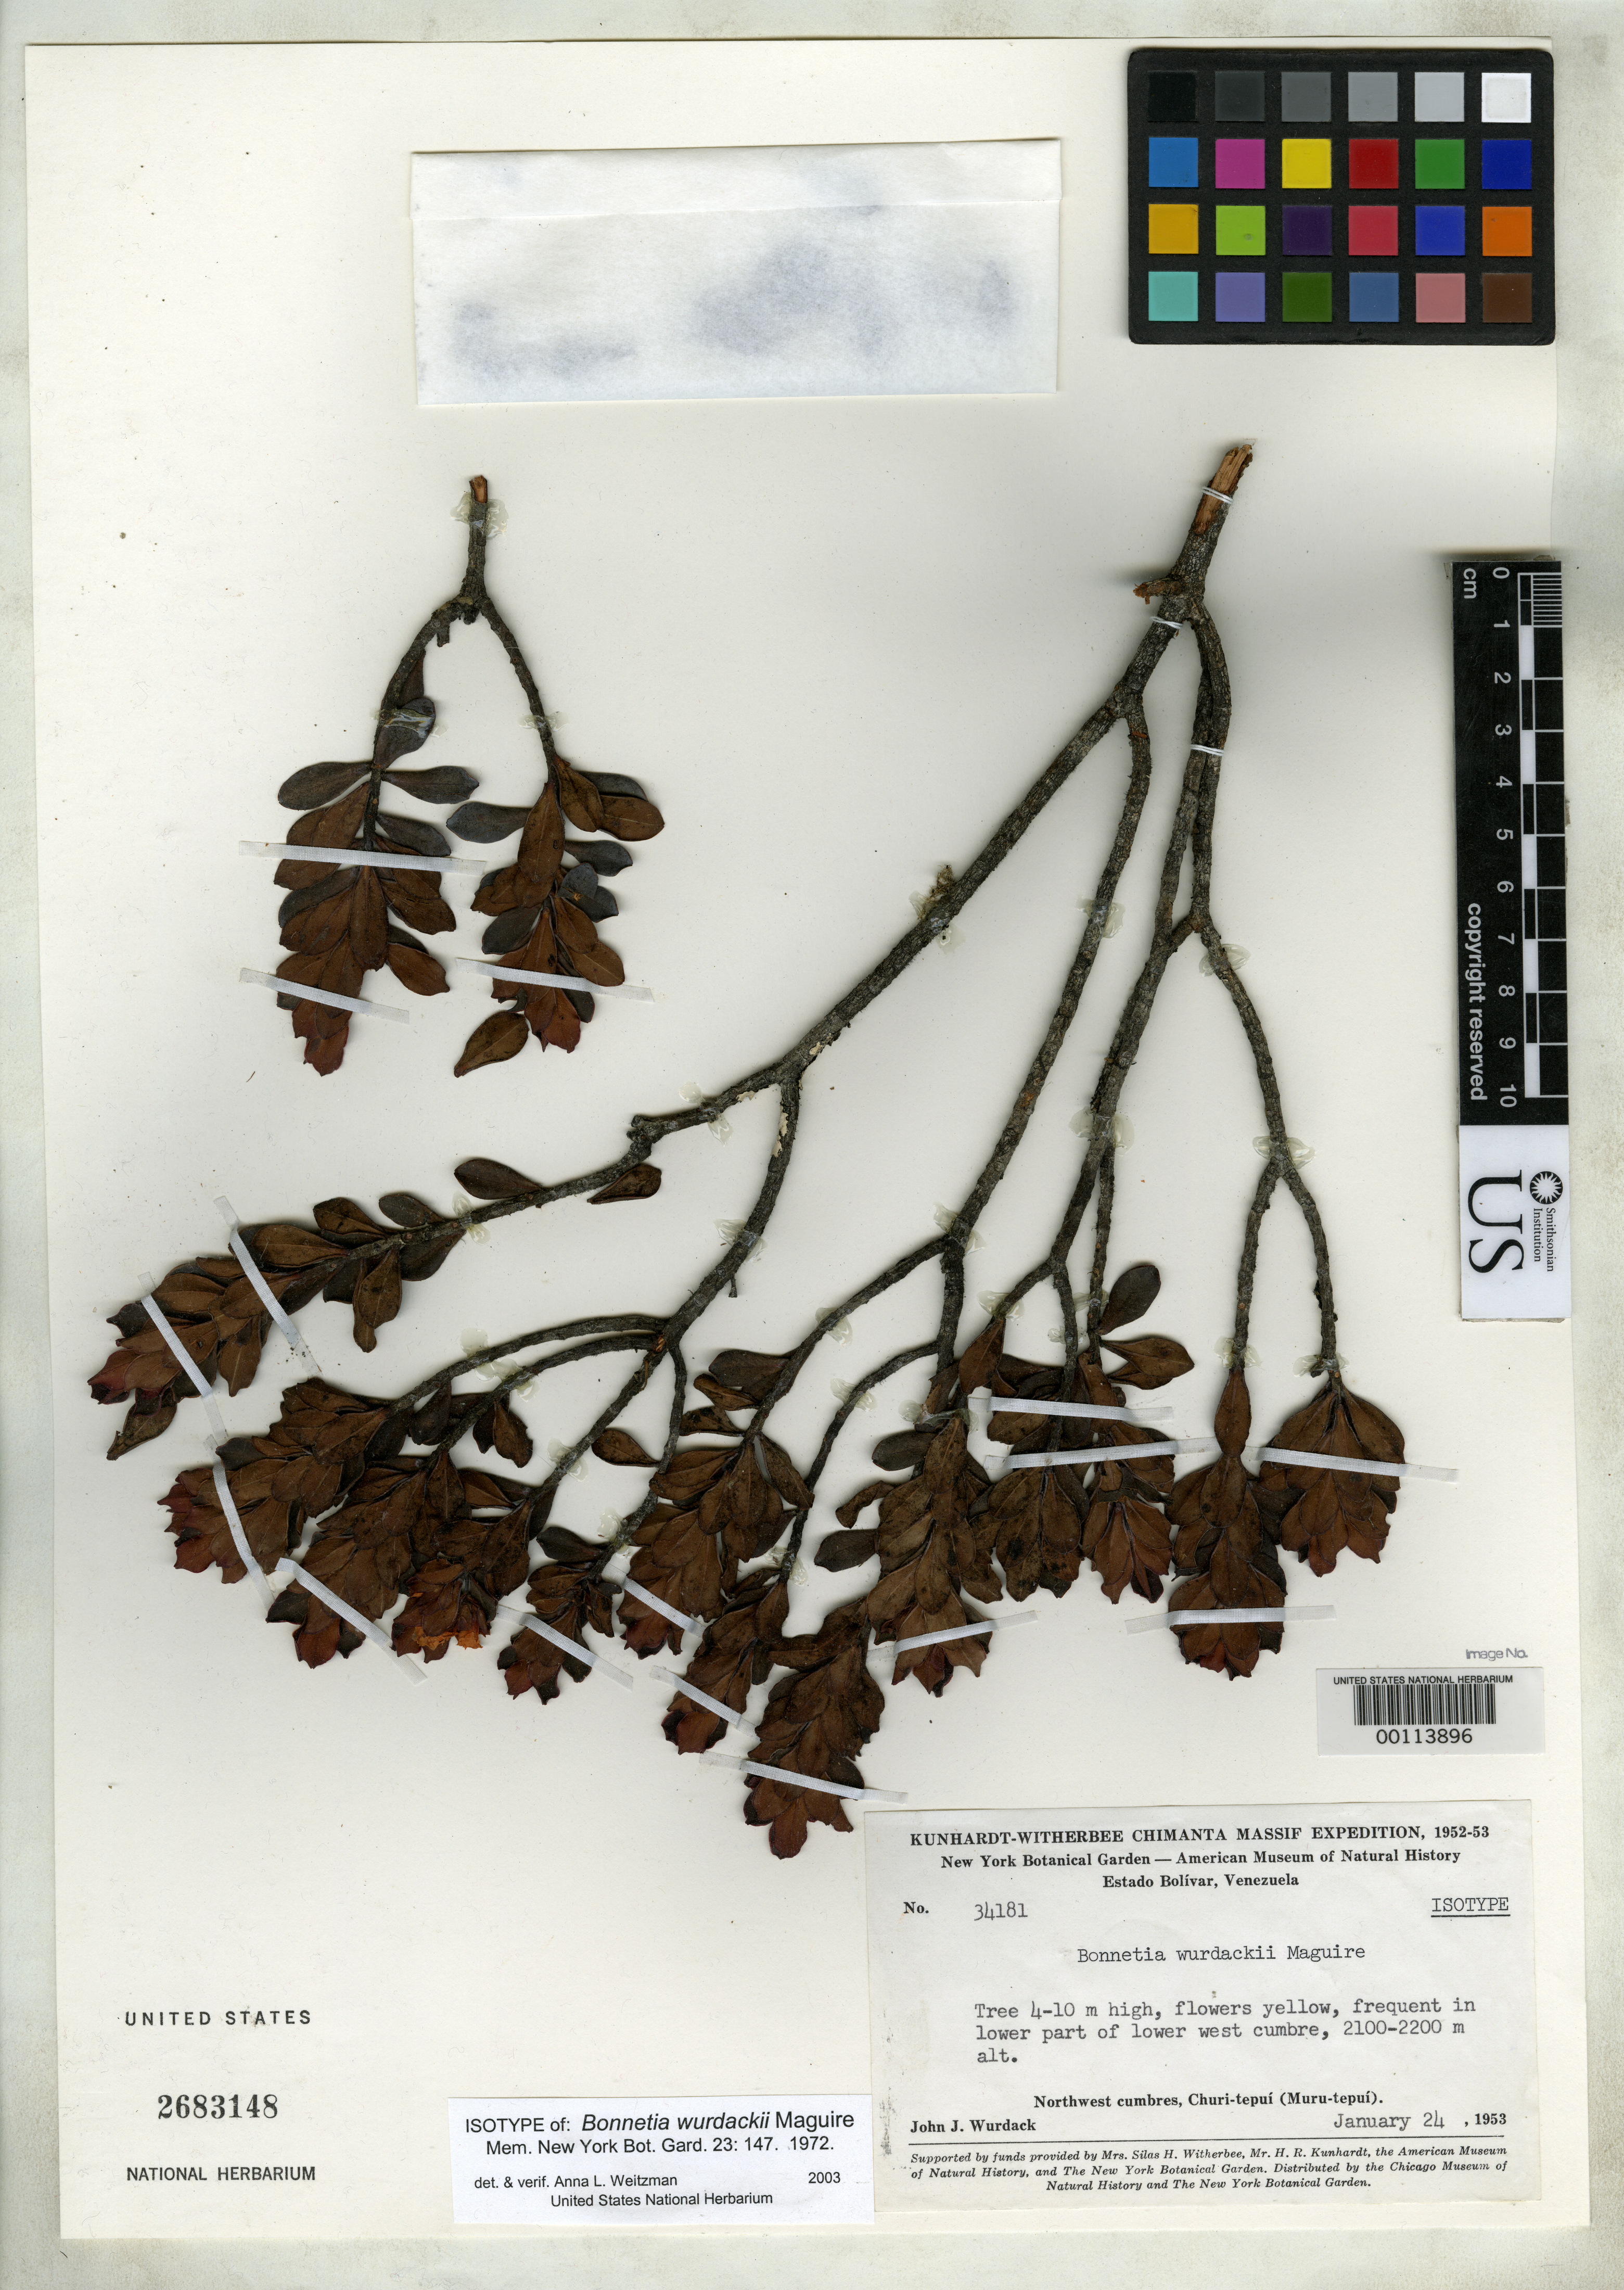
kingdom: Plantae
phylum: Tracheophyta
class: Magnoliopsida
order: Malpighiales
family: Bonnetiaceae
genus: Bonnetia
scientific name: Bonnetia wurdackii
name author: Maguire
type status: Isotype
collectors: J. J. Wurdack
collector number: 34181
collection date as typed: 24 Jan 1953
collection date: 1953-01-24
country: Venezuela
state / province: Bolivar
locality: Churi-tepui (Muru-tepui).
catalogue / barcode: US 2683148